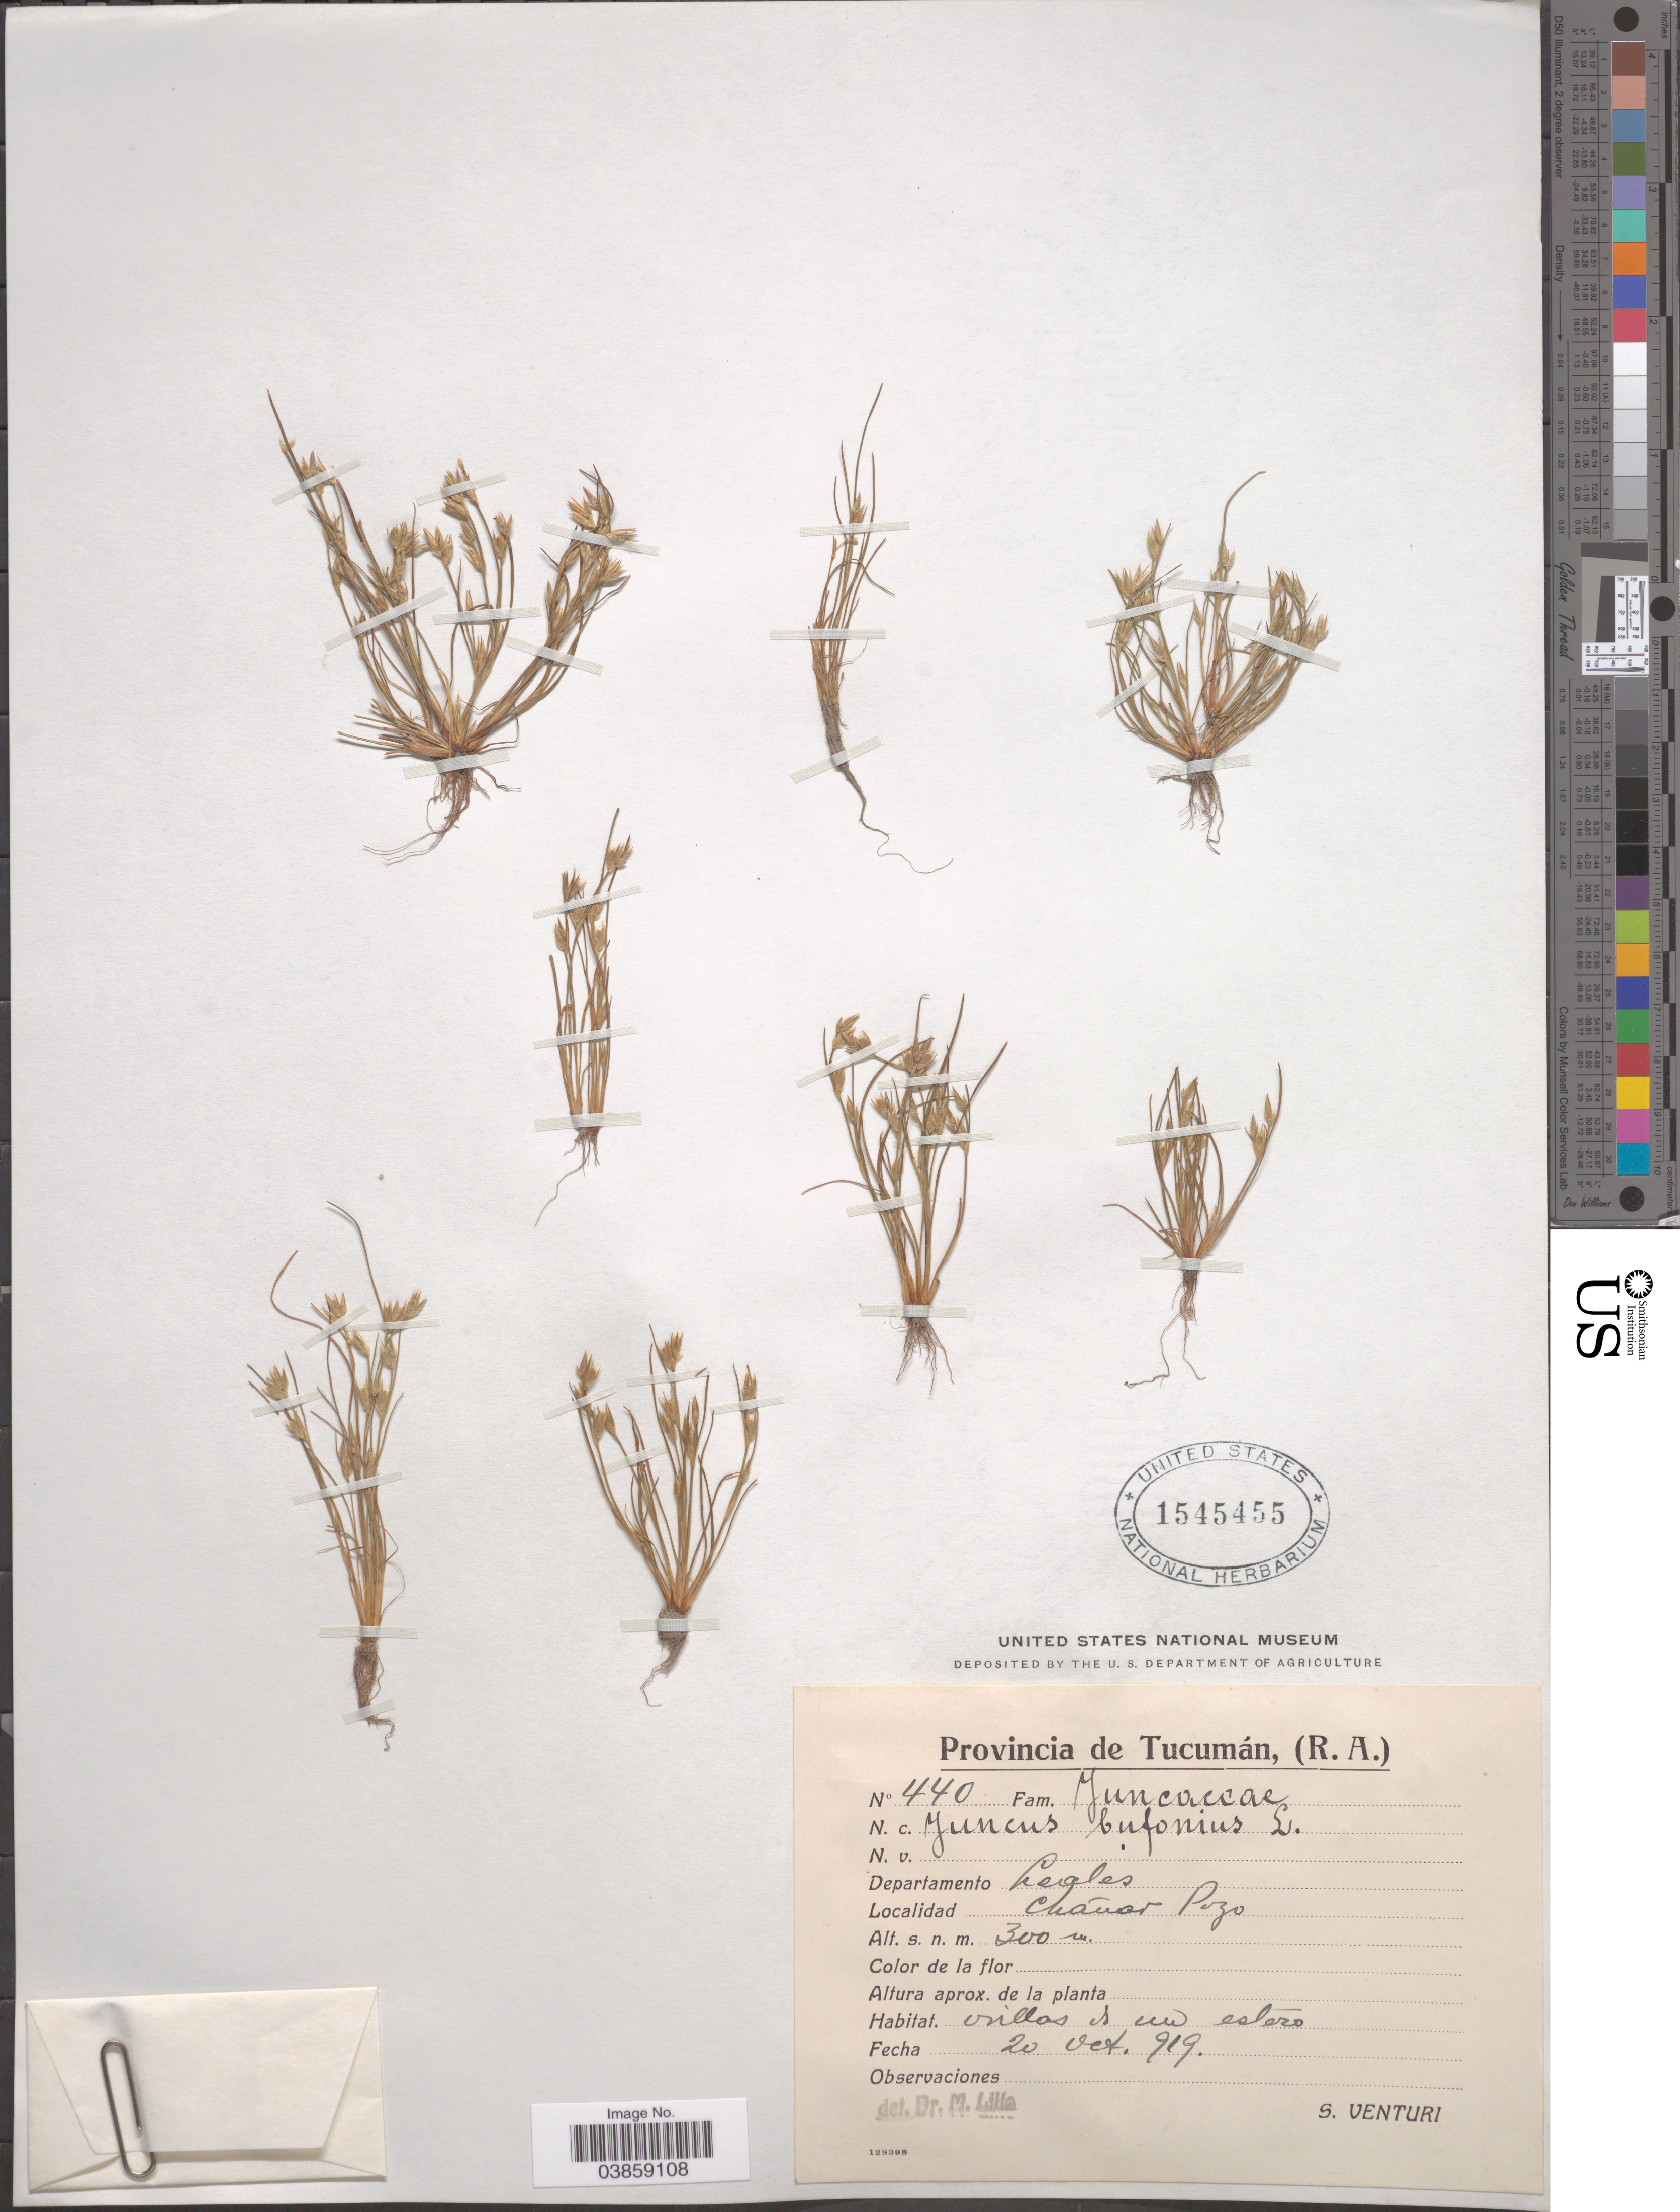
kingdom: Plantae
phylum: Tracheophyta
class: Liliopsida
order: Poales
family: Juncaceae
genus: Juncus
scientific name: Juncus bufonius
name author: L.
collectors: S. Venturi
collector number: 440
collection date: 1919-10-20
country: Argentina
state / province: Tucuman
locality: Departamento Leales. Chañar Pozo.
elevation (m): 300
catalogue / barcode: US 1545455